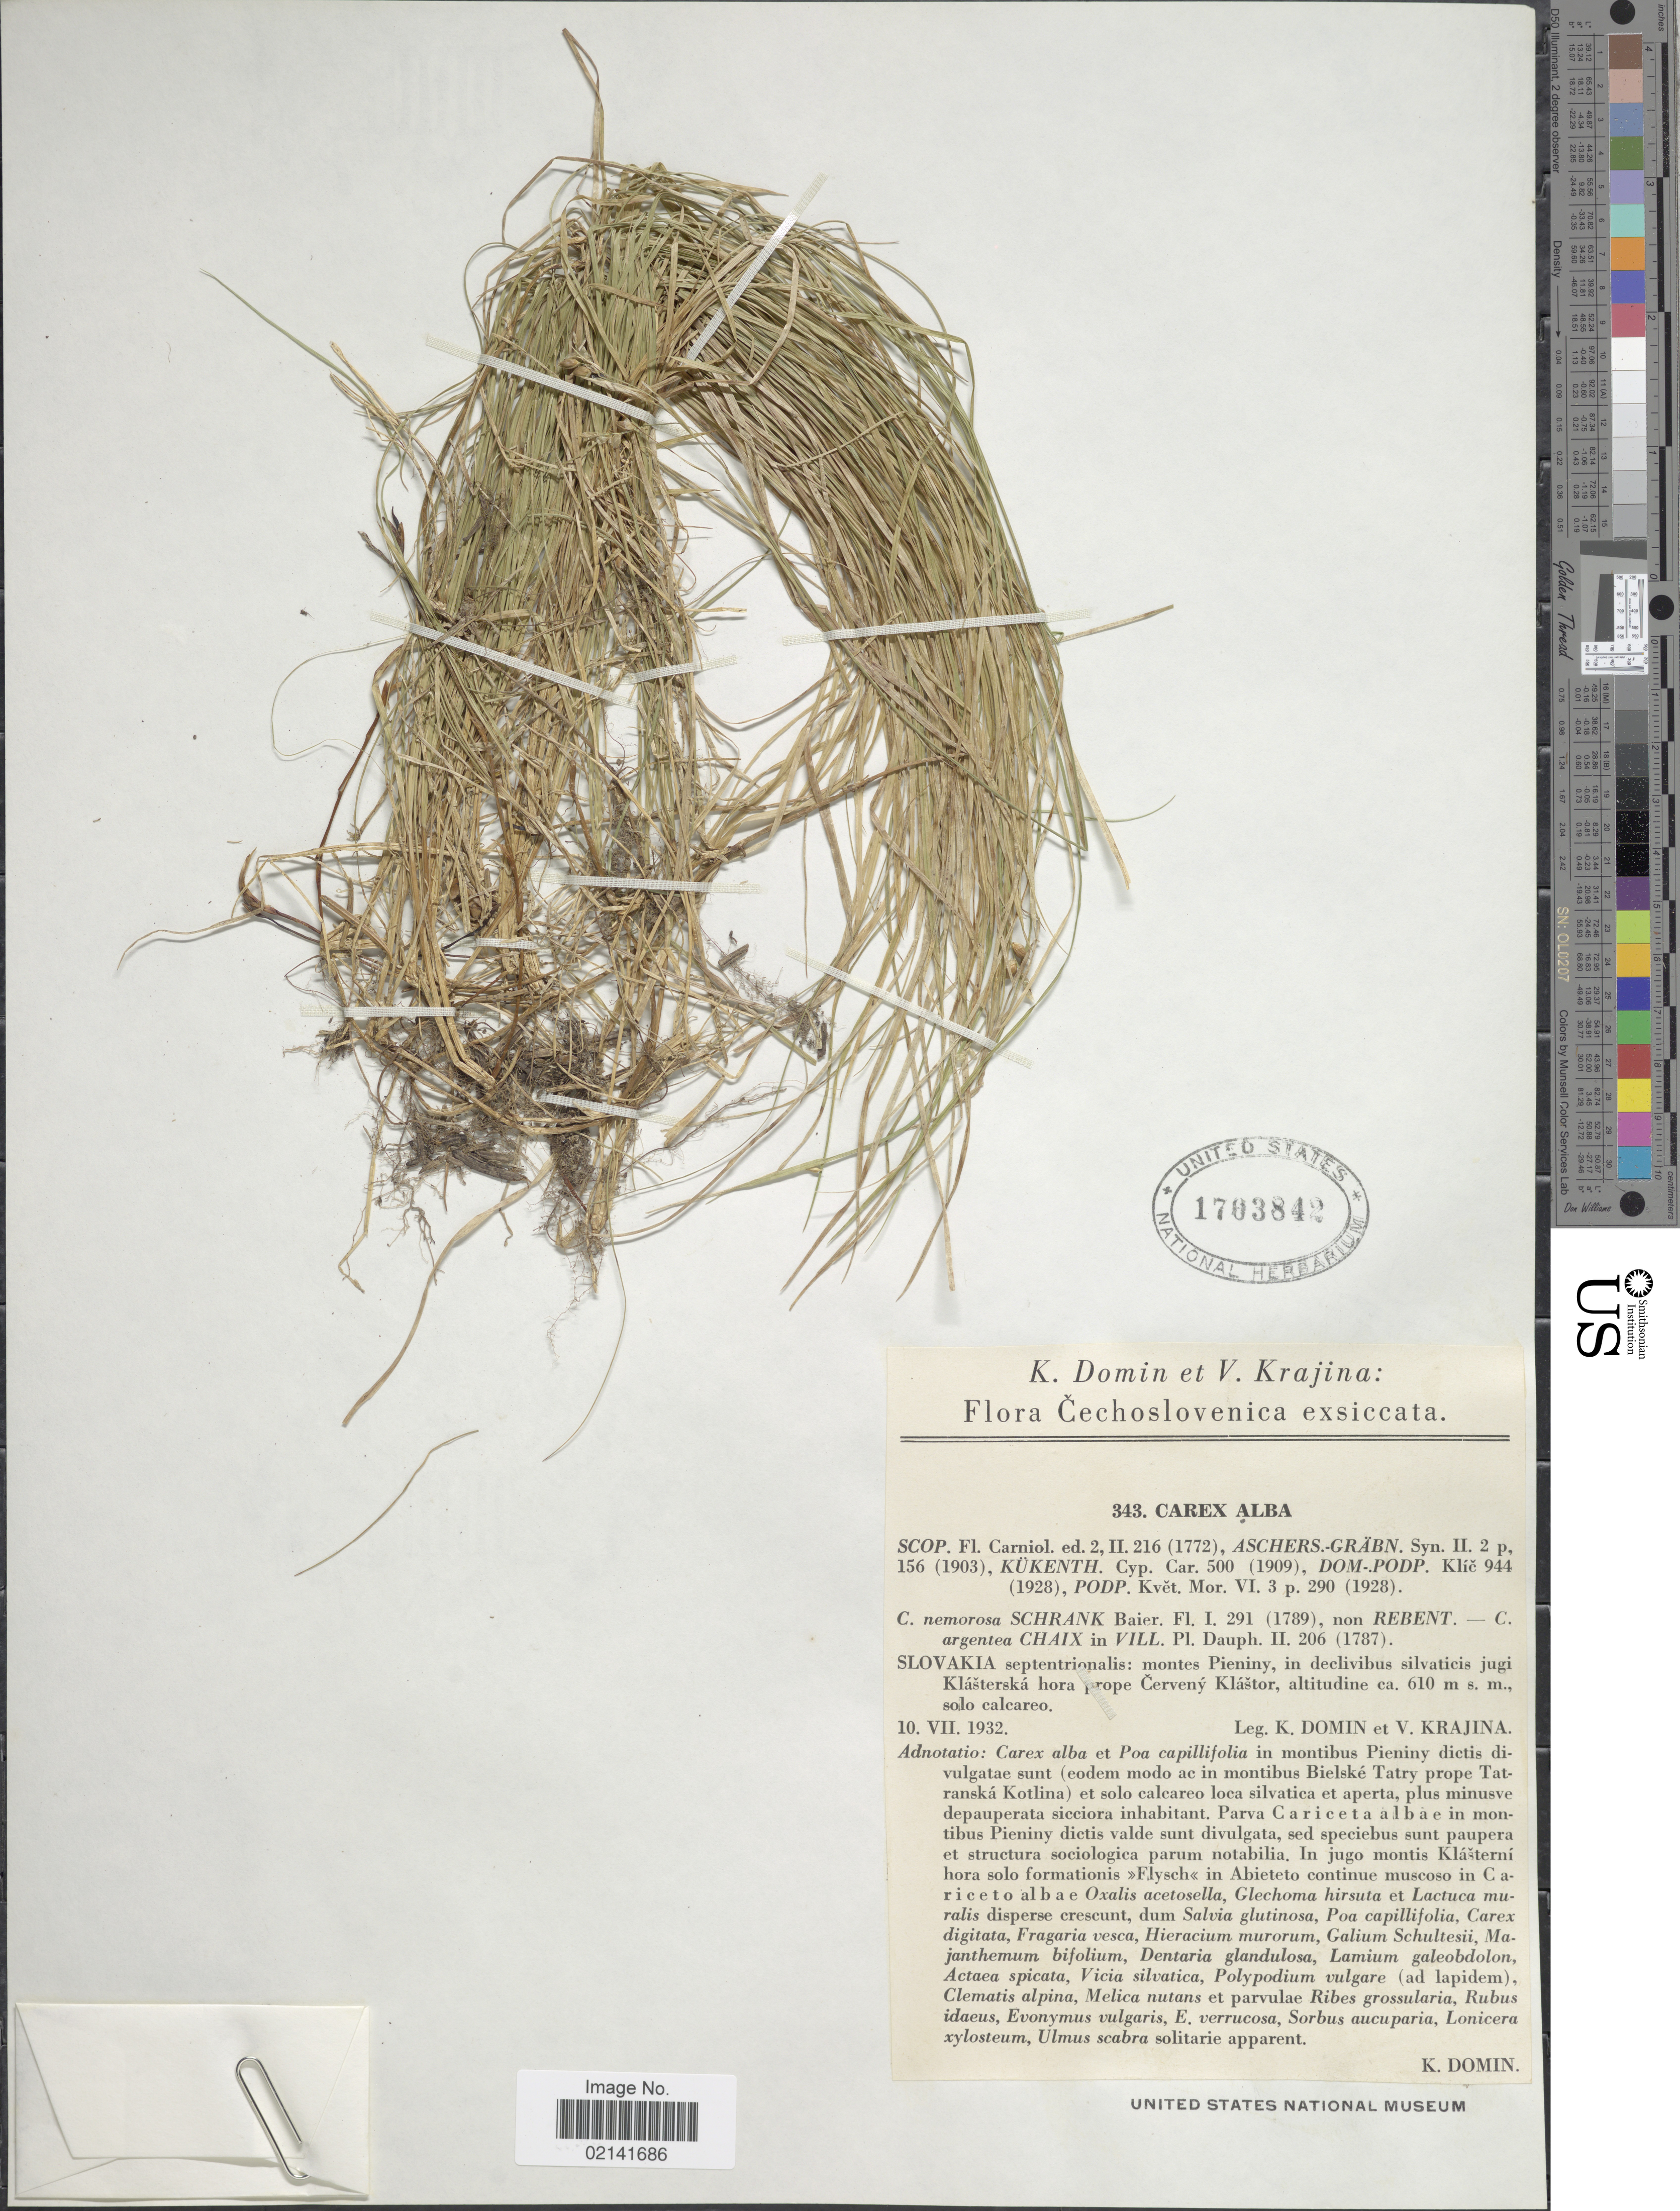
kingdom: Plantae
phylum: Tracheophyta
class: Liliopsida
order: Poales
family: Cyperaceae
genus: Carex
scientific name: Carex alba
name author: Scop.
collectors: K. Domin & V. Krajina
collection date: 1932-07-10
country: Slovakia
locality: Montes Pieniny, in delivibus silvaticis, jugi Klasterska hora prope Cerveny Klastor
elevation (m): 610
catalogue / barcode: US 1703842